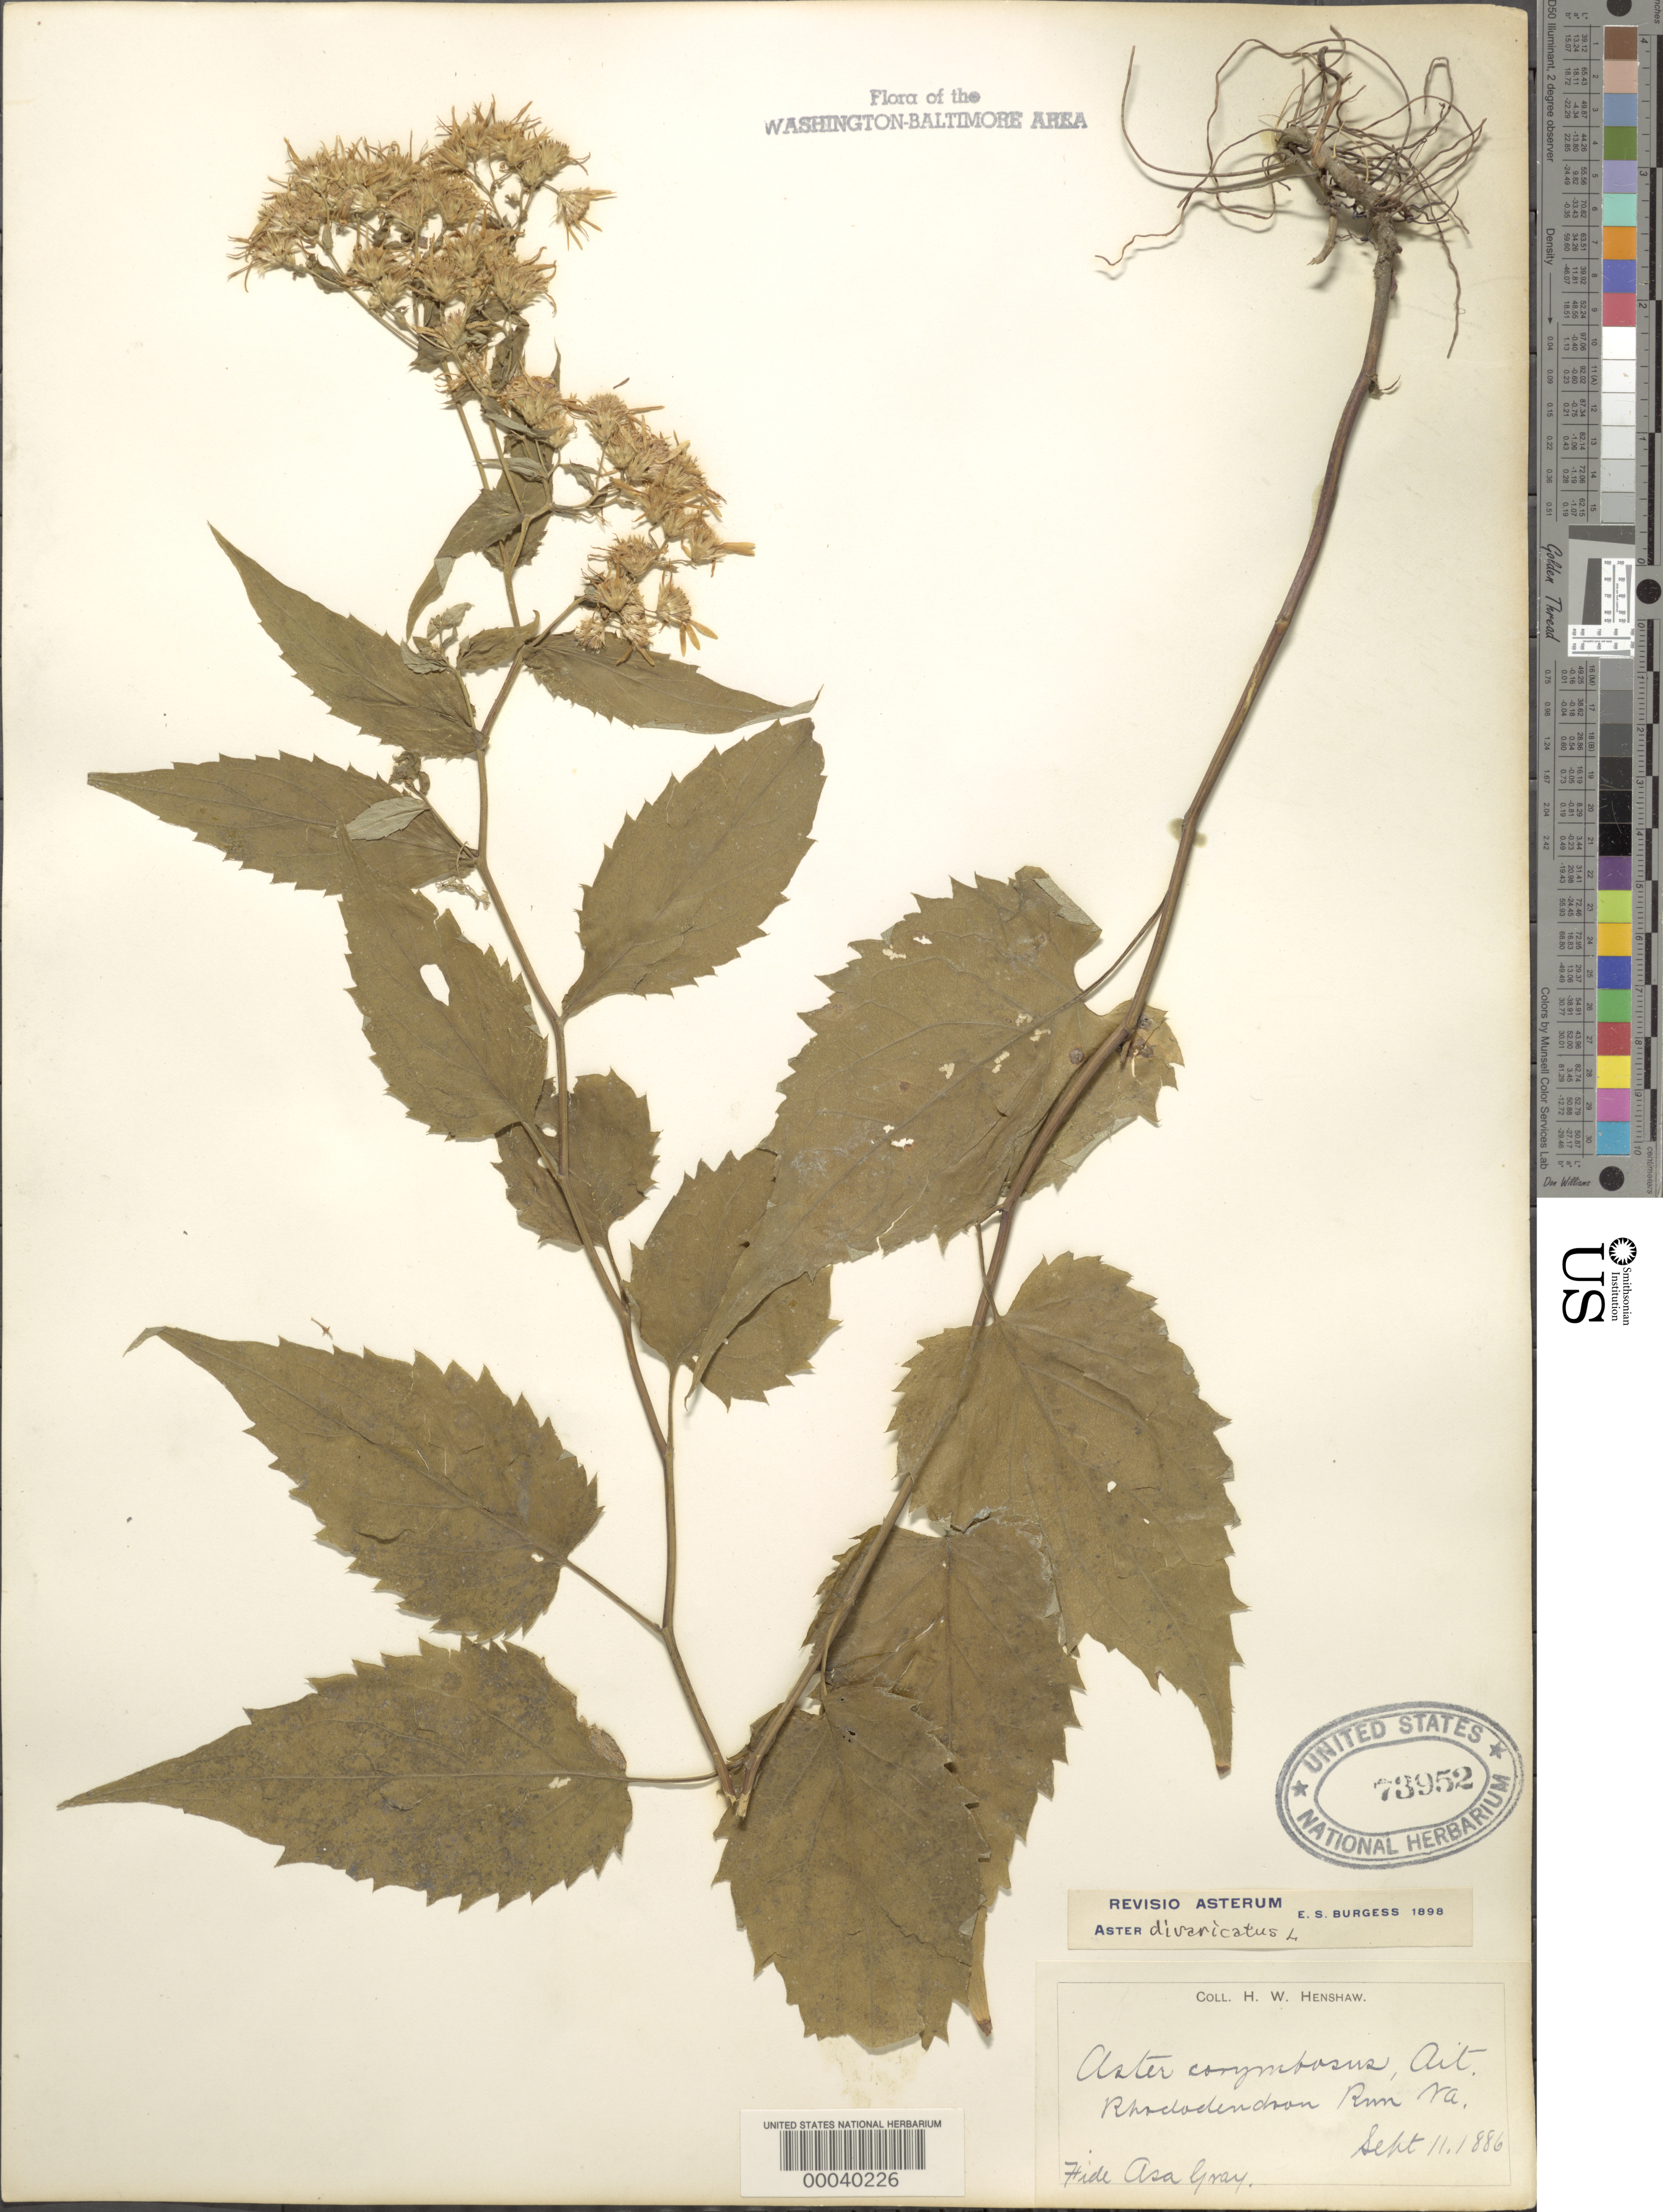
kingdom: Plantae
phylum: Tracheophyta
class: Magnoliopsida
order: Asterales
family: Asteraceae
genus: Eurybia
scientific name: Eurybia divaricata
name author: (L.) G.L. Nesom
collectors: H. Henshaw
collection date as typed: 11 Sep 1886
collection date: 1886-09-11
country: United States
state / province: Virginia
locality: Rhododendron Run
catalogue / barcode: US 73952